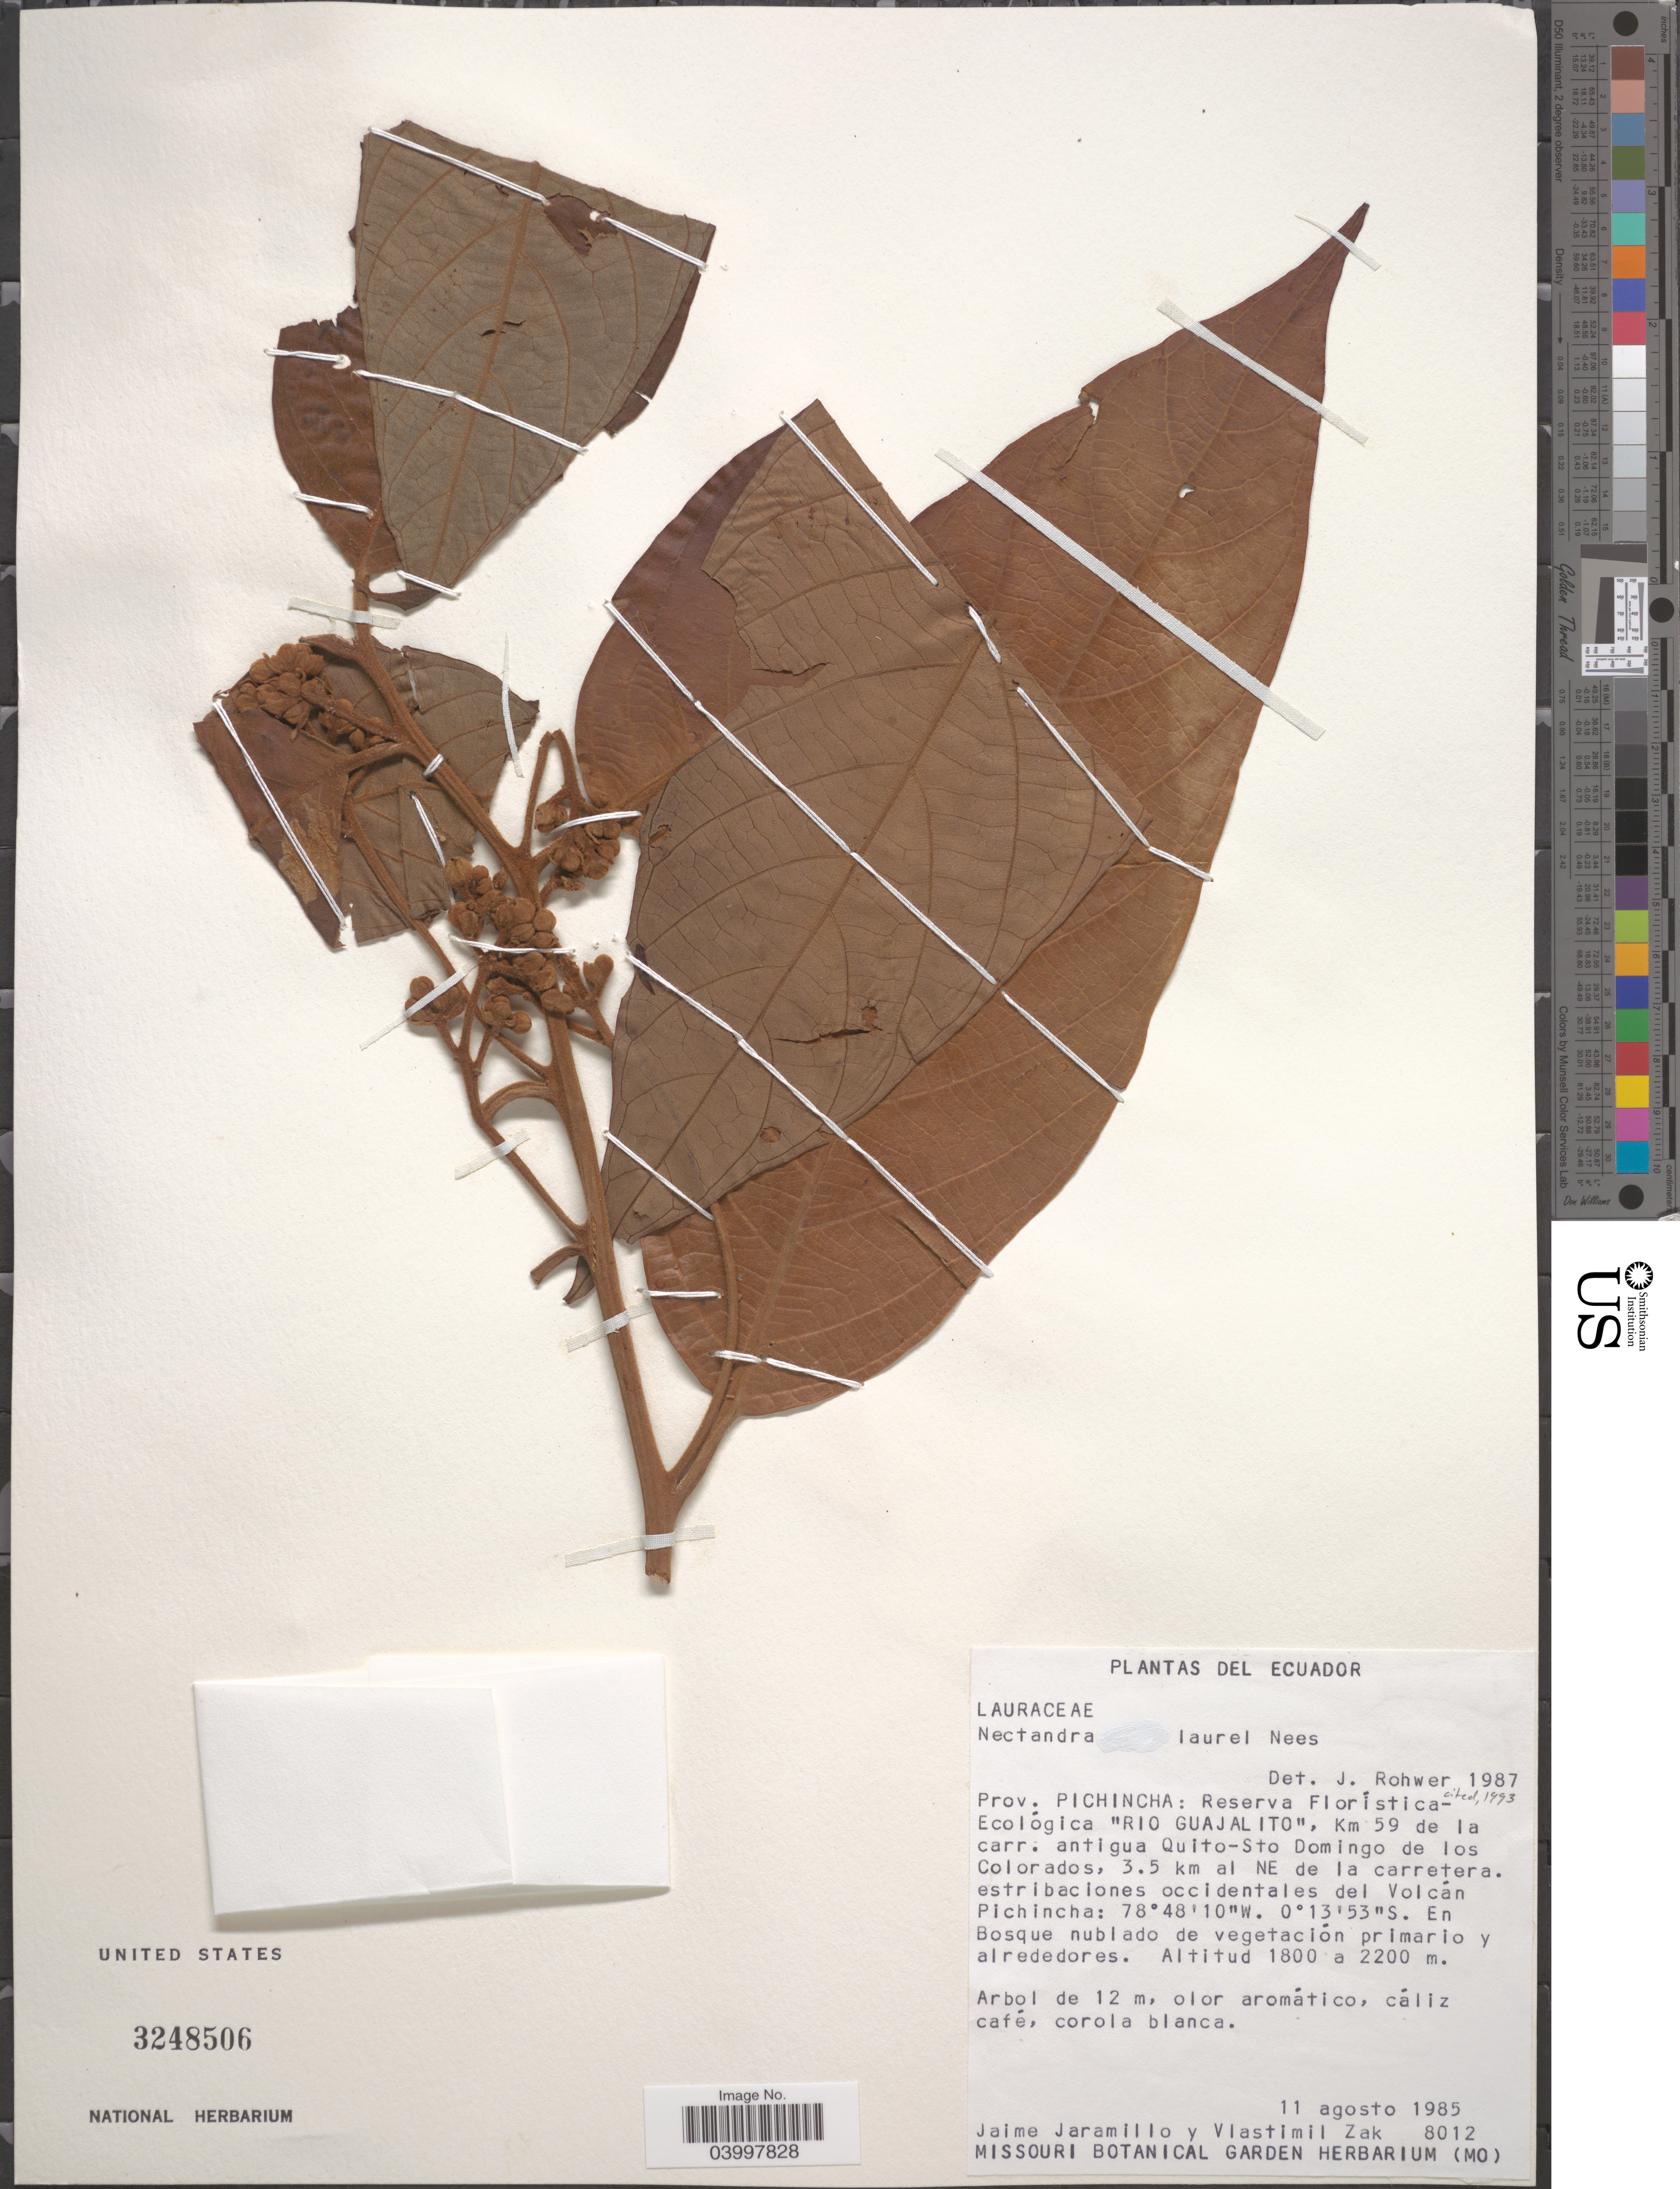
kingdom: Plantae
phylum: Tracheophyta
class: Magnoliopsida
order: Laurales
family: Lauraceae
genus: Nectandra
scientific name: Nectandra laurel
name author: Nees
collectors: J. Jaramillo & V. Zak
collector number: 8012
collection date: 1985-08-11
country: Ecuador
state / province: Pichincha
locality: Reserva Florística-Ecológica "Rio Guajalito", Km 59 de la carr. antigua Quito-Sto Domingo de los Colorados, 3.5 km al NE de la carretera. estribaciones occidentales del Volcán Pichincha.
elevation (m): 1800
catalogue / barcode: US 3248506